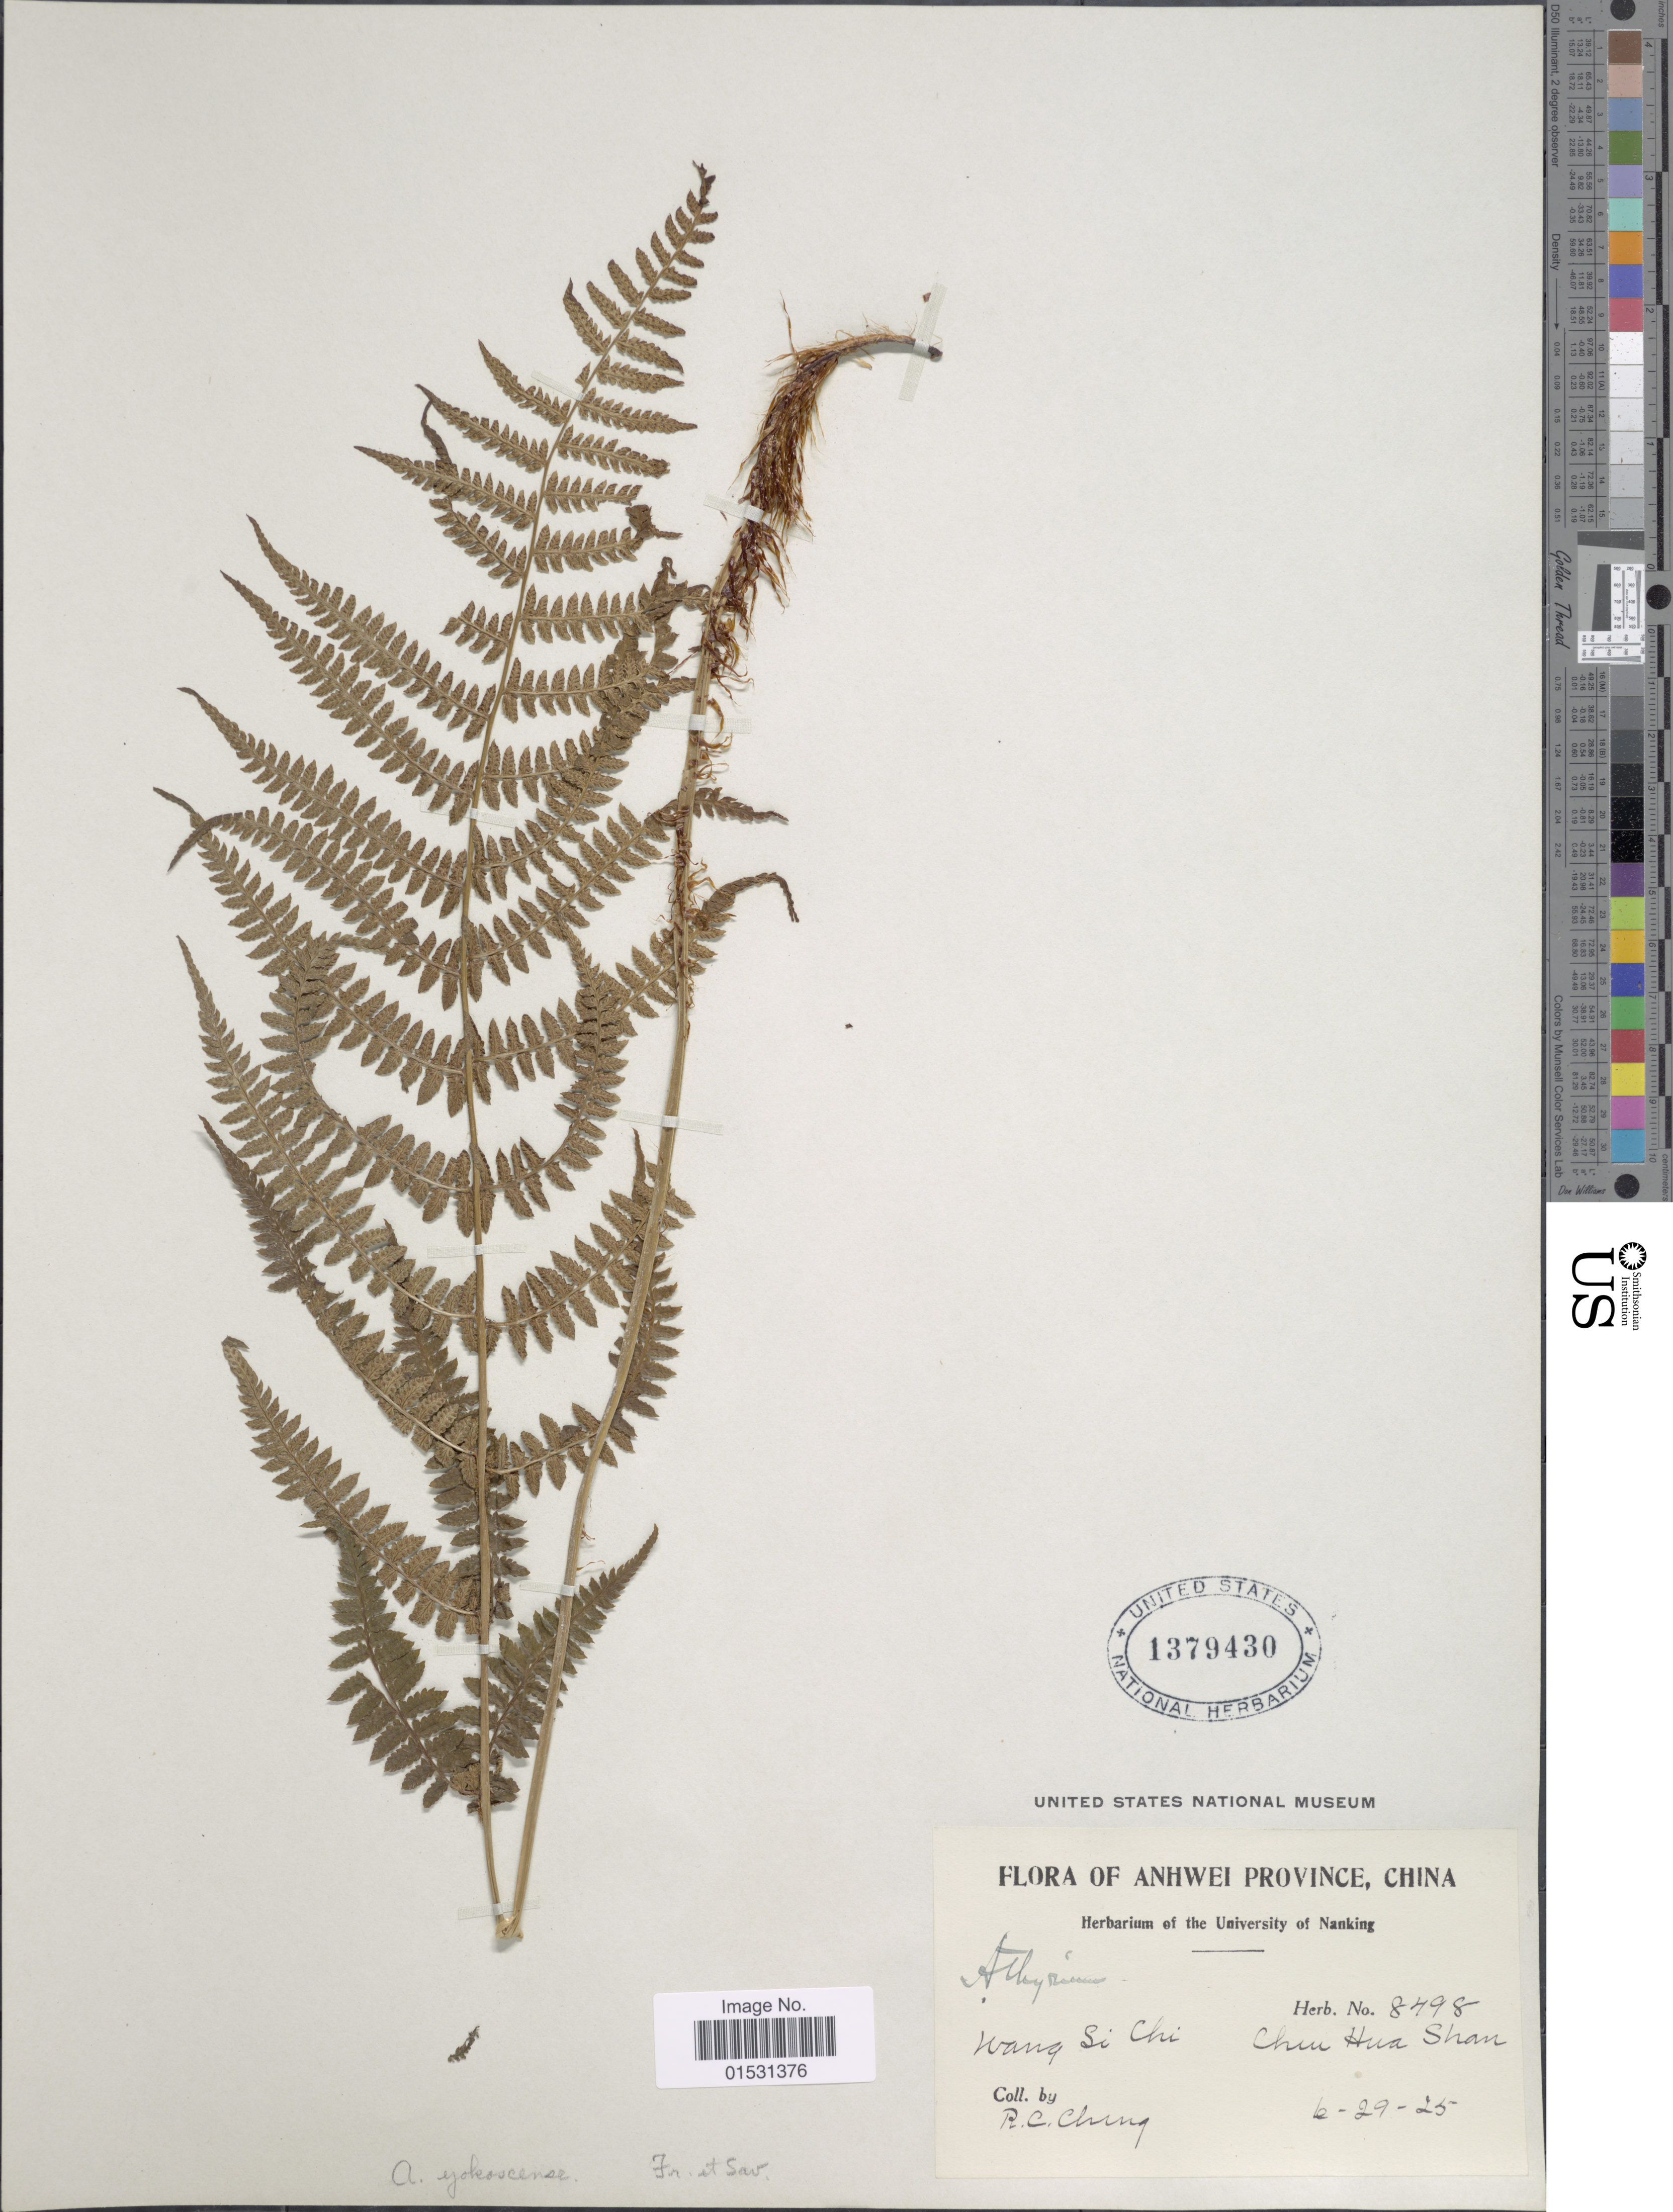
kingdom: Plantae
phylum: Tracheophyta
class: Polypodiopsida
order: Polypodiales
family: Athyriaceae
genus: Athyrium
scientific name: Athyrium yokoscense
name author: (Franch. & Sav.) Christ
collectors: R. C. Ching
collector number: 8498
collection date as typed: Transcribed d/m/y: 29/6/25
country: China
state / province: Anhui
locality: Anhwei province. Wang Si Chi. CHin Hua Shan.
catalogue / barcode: US 1379430